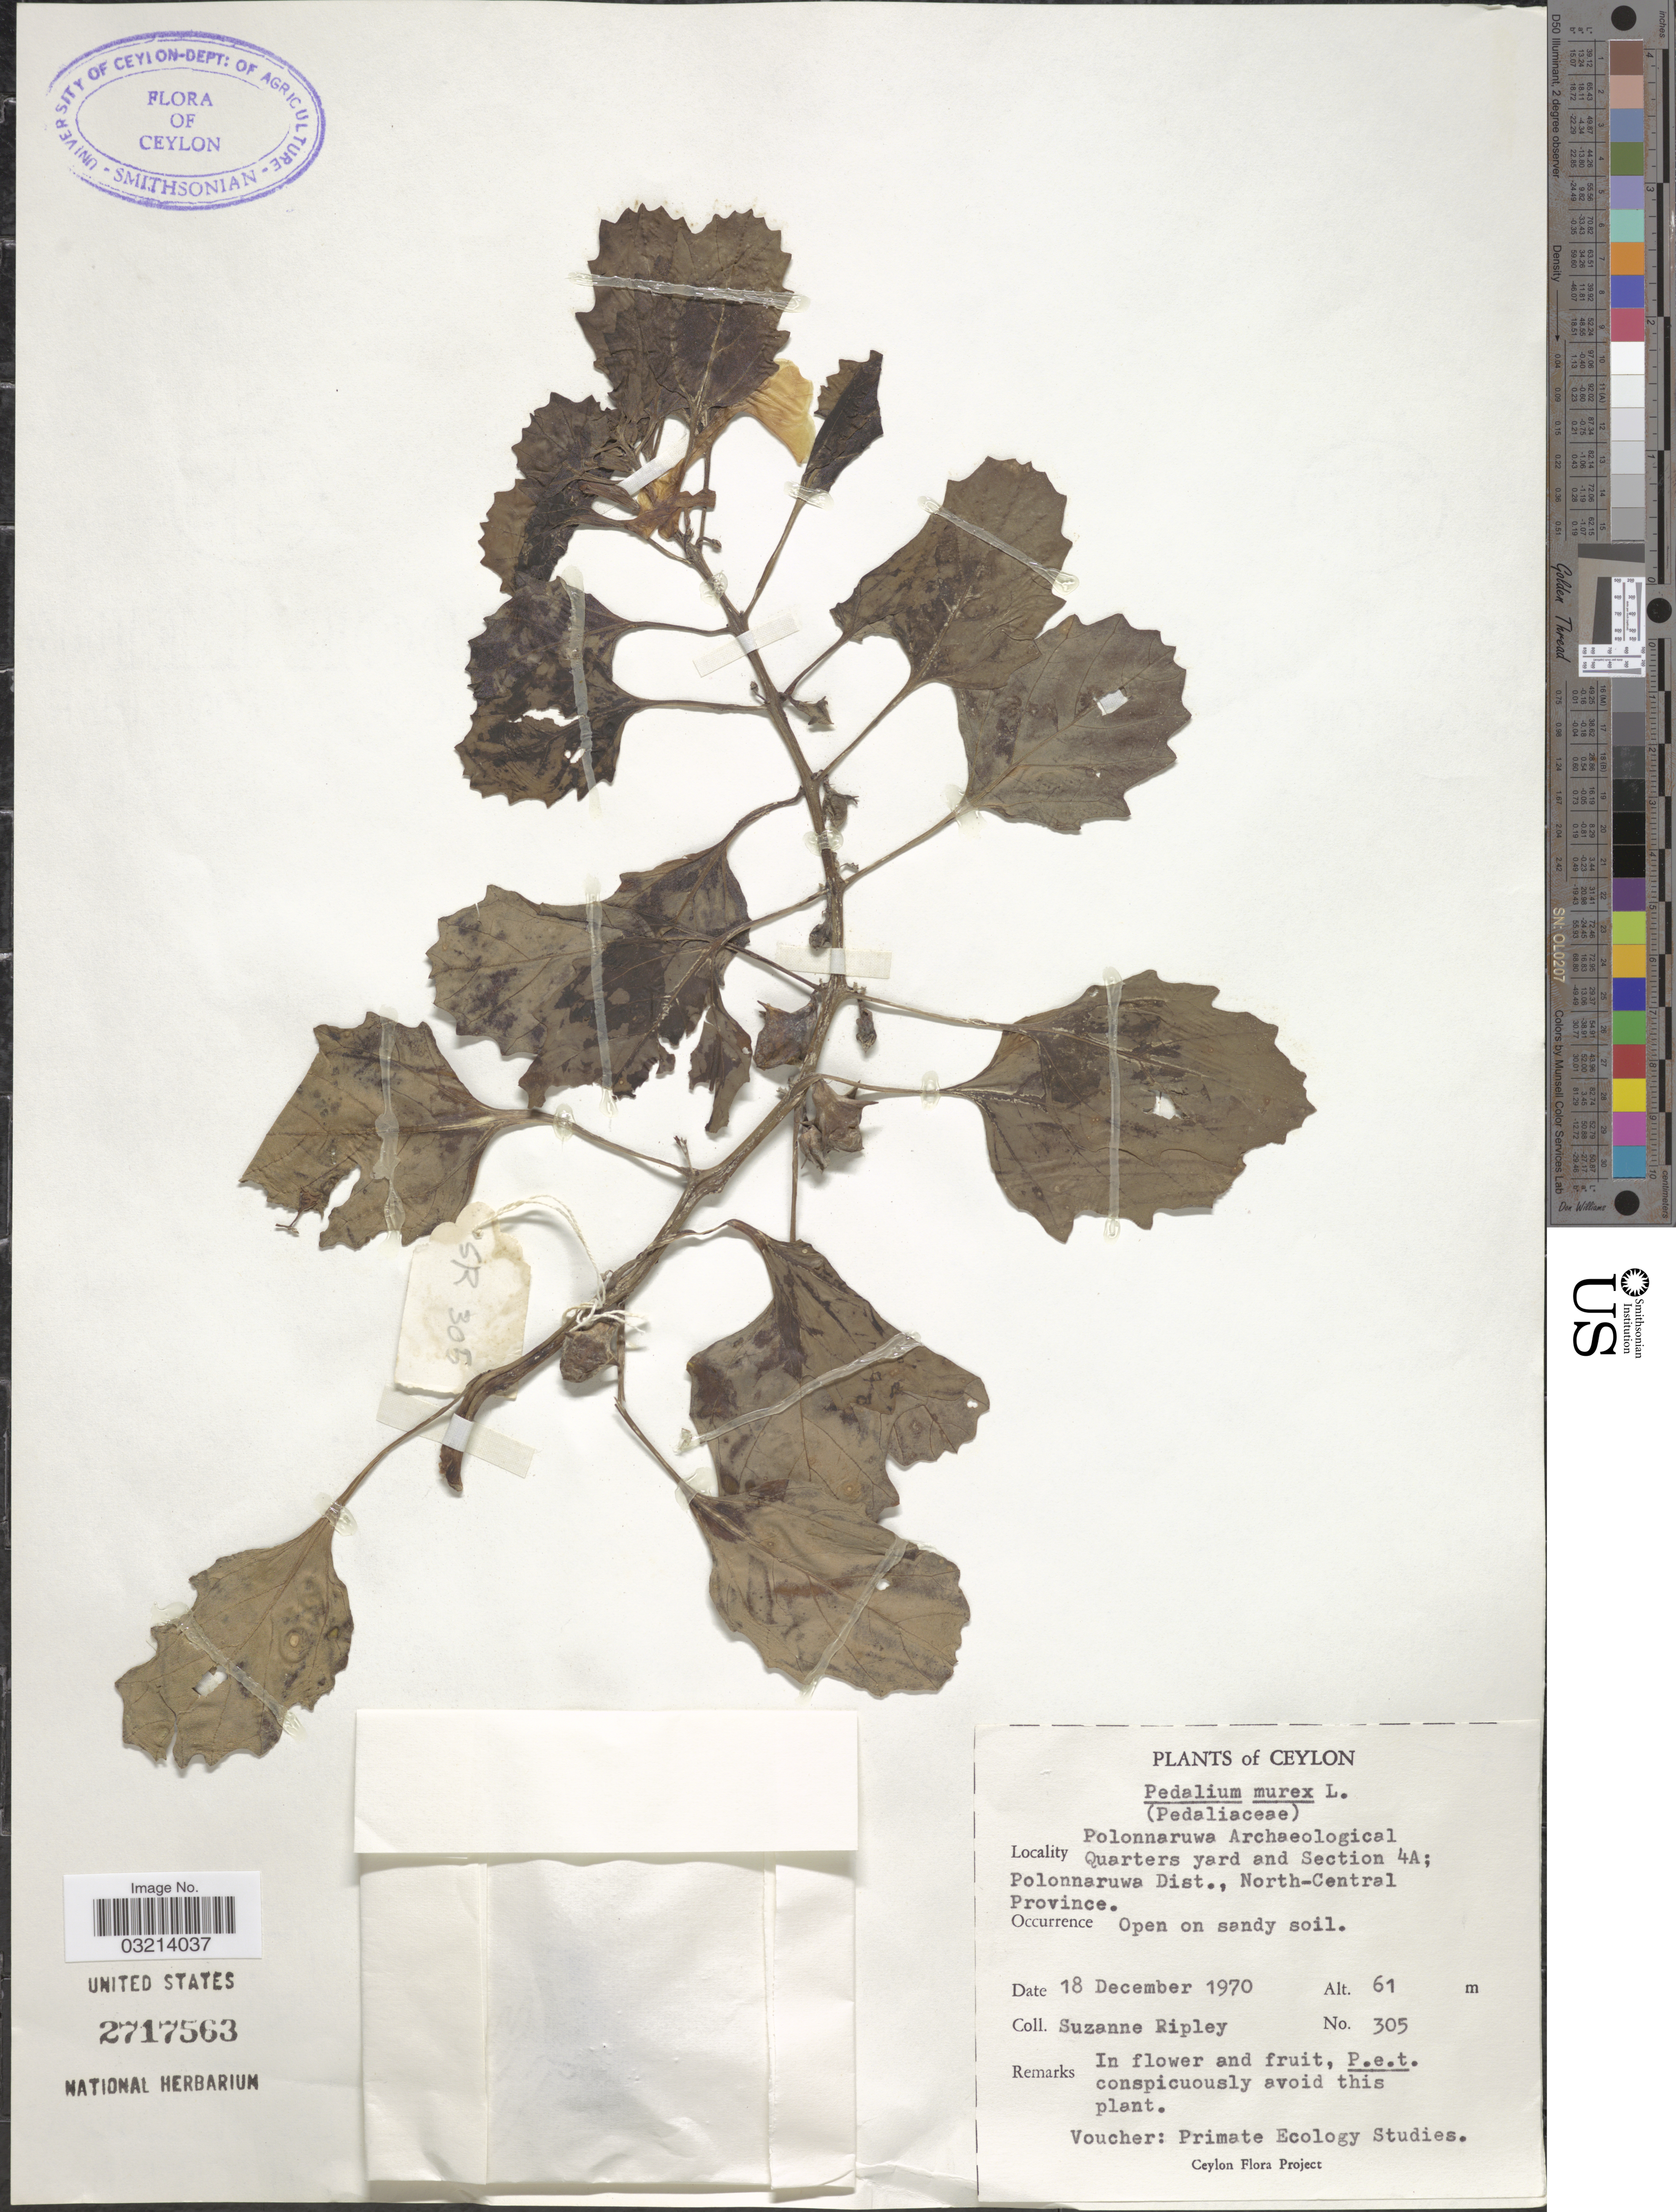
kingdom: Plantae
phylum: Tracheophyta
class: Magnoliopsida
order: Lamiales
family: Pedaliaceae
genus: Pedalium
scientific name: Pedalium murex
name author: L.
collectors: S. Ripley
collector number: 305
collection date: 1970-12-18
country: Sri Lanka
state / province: North Central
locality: Ceylon. Polonnaruwa Archaeological Quarters yard and Section 4A; Polonnaruwa Dist., North-Central Province.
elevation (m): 61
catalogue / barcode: US 2717563